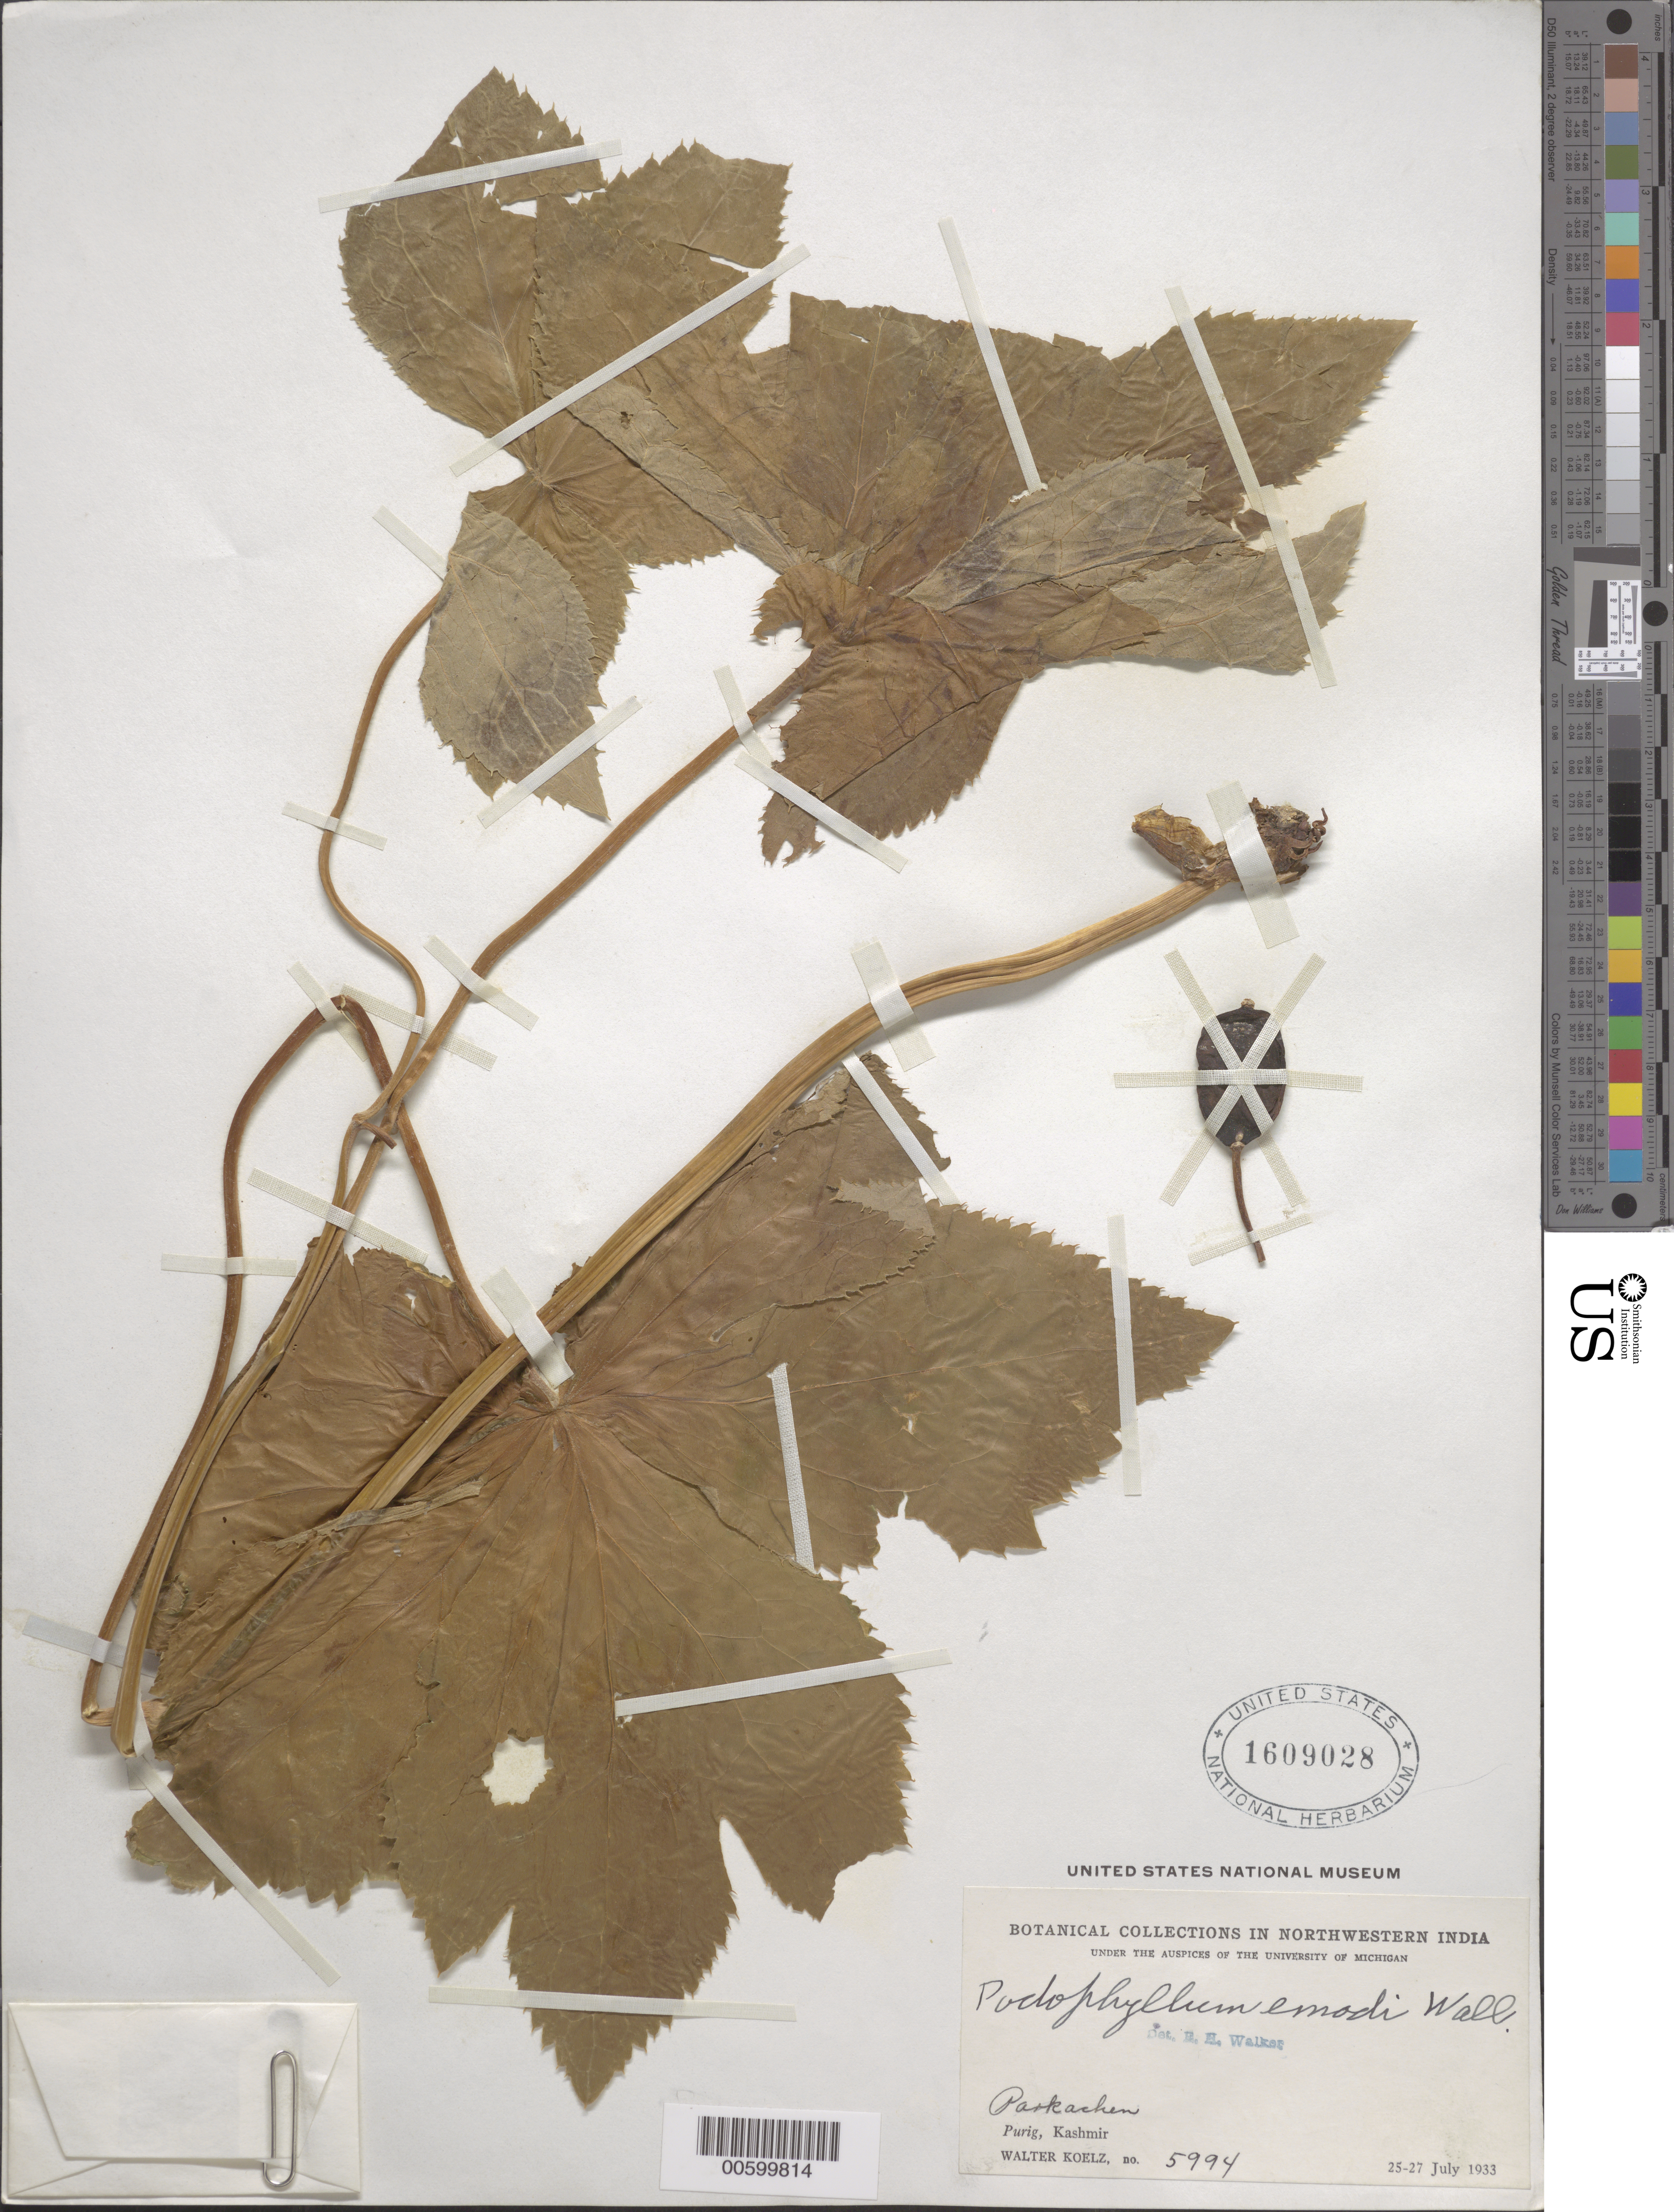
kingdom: Plantae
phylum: Tracheophyta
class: Magnoliopsida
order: Ranunculales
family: Berberidaceae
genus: Sinopodophyllum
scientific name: Sinopodophyllum hexandrum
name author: (Royle) T.S.Ying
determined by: Strong, Mark T., (BOT), Smithsonian Institution - National Museum of Natural History (UNITED STATES)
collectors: W. N. Koelz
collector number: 5994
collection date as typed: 25 Jul 1933 to 27 Jul 1933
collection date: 1933-07-25/1933-07-27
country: India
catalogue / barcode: US 1609028